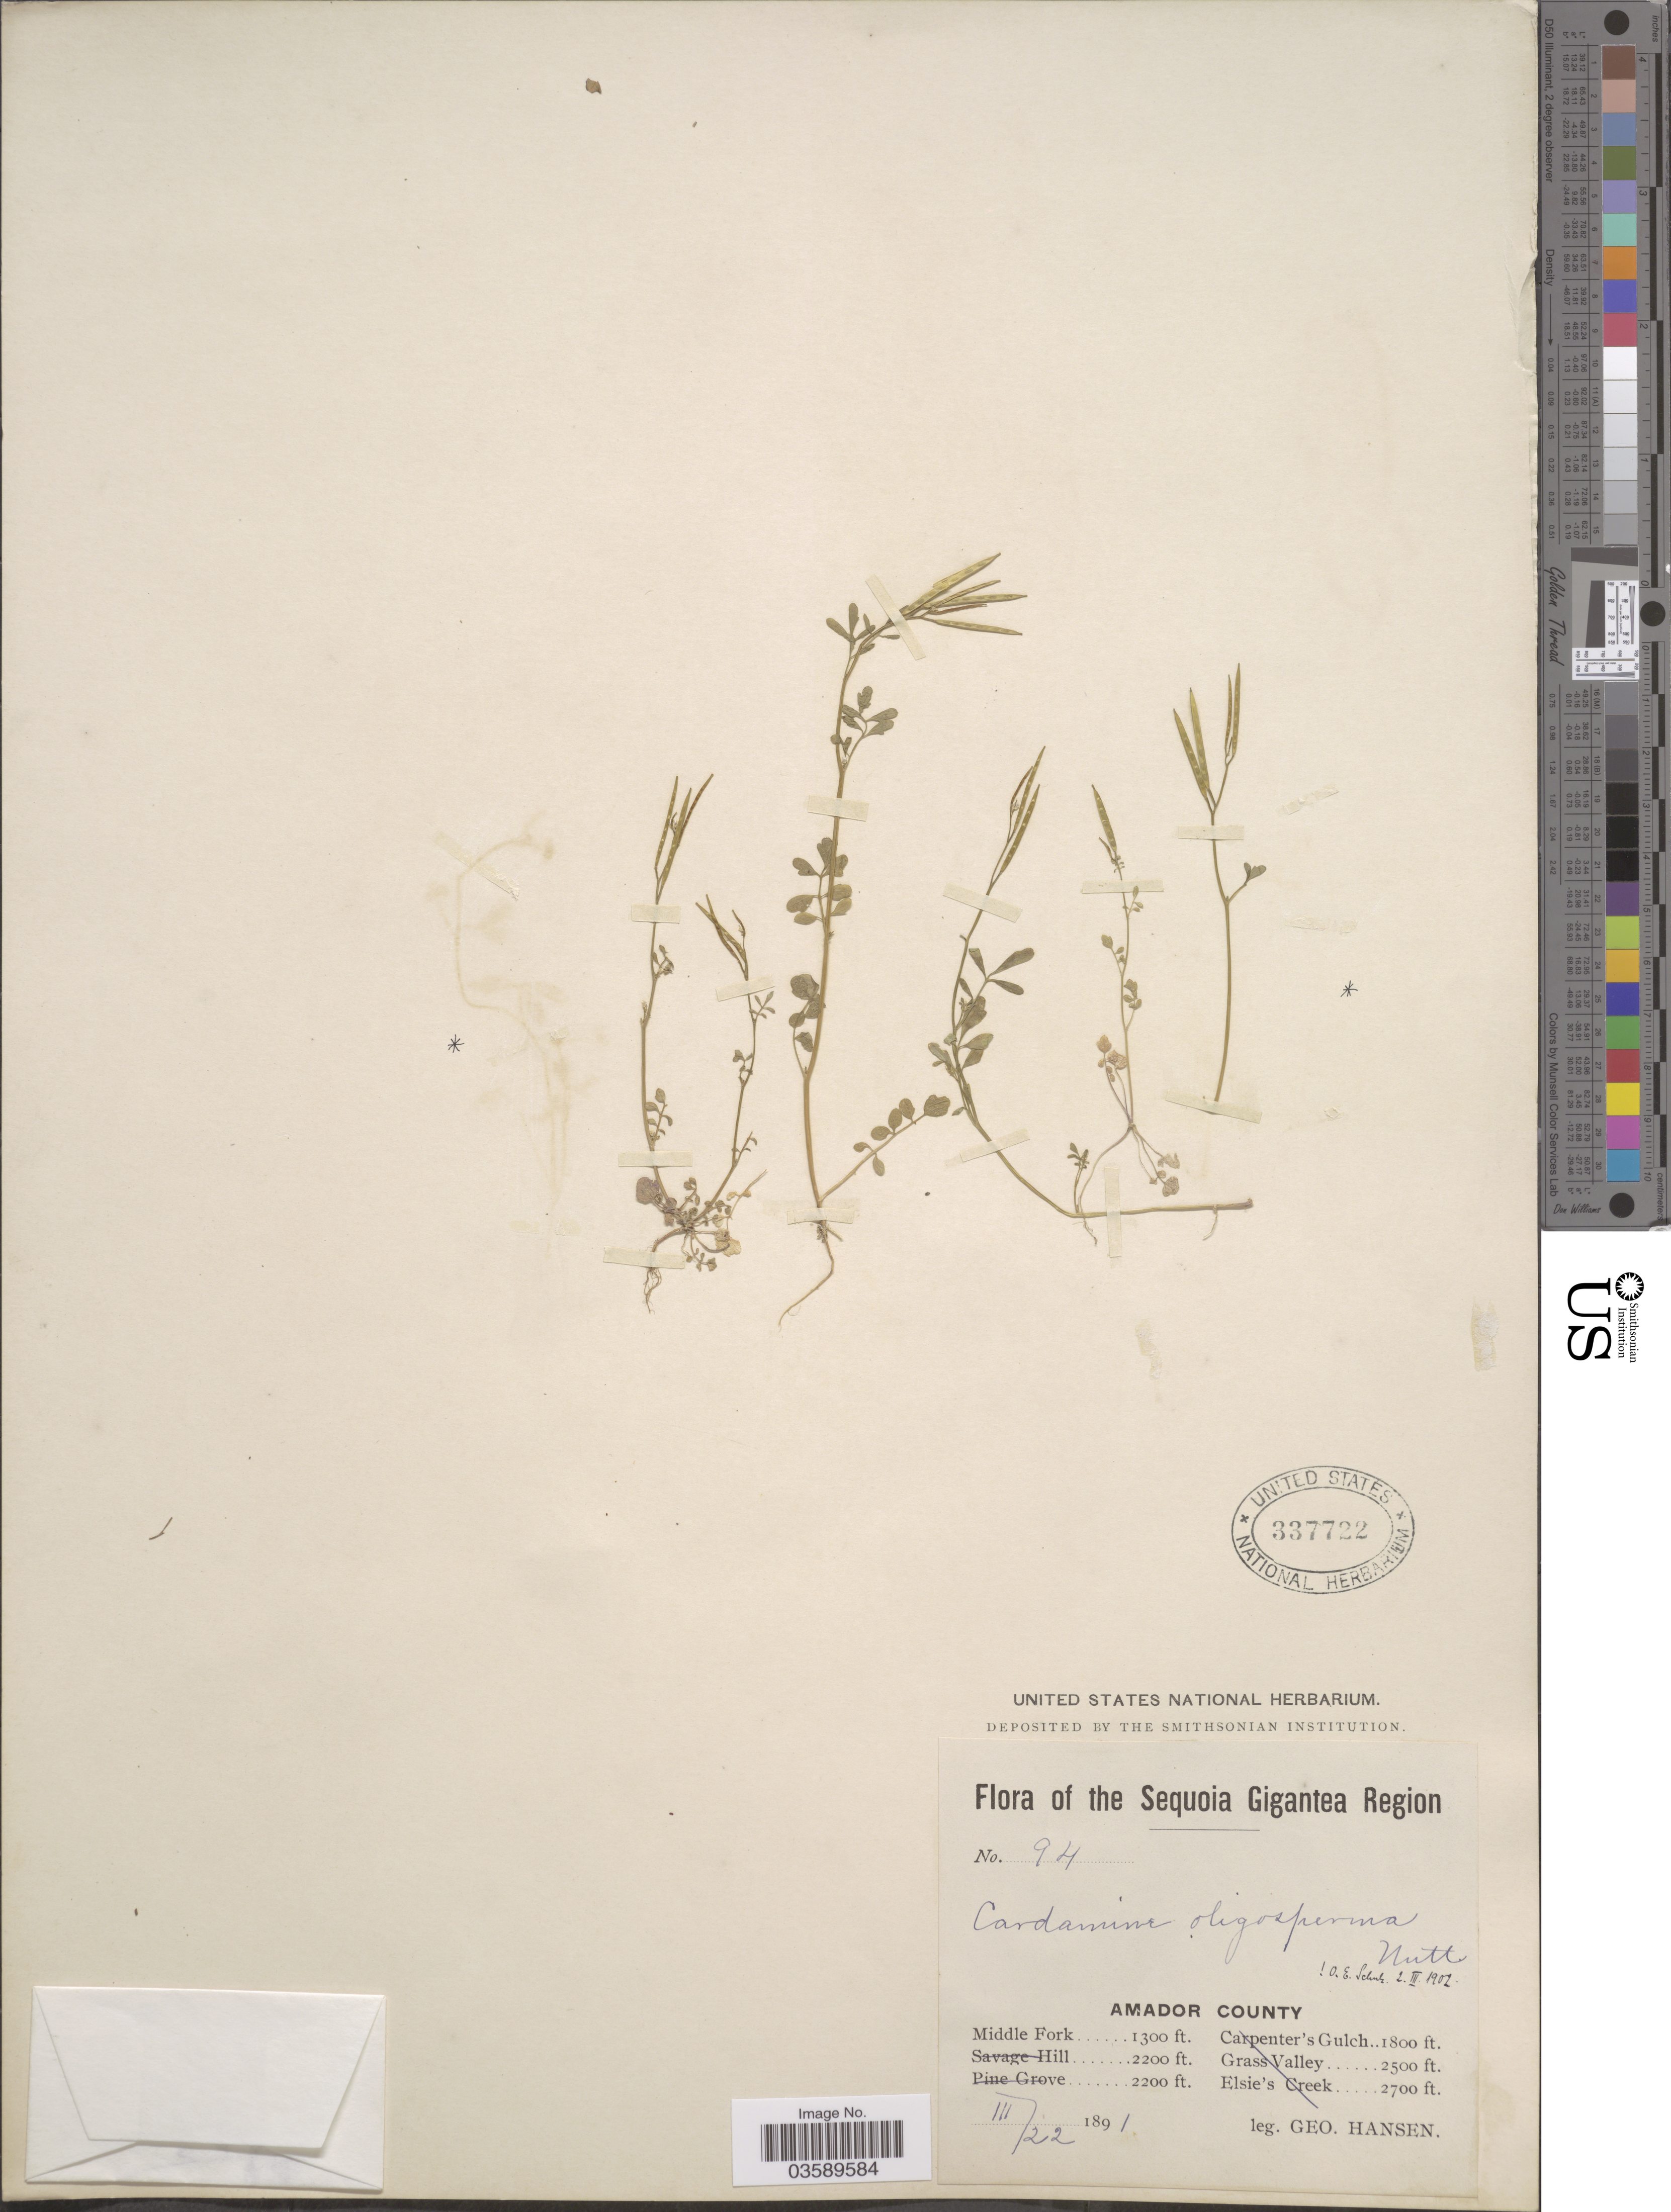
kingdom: Plantae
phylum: Tracheophyta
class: Magnoliopsida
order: Brassicales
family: Brassicaceae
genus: Cardamine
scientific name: Cardamine oligosperma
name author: Nutt.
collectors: G. Hansen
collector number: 94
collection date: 1891-03-22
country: United States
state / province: California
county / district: Amador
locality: The Sequoia Gigantea Region. Amador County. Middle Fork.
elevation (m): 396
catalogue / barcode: US 337722